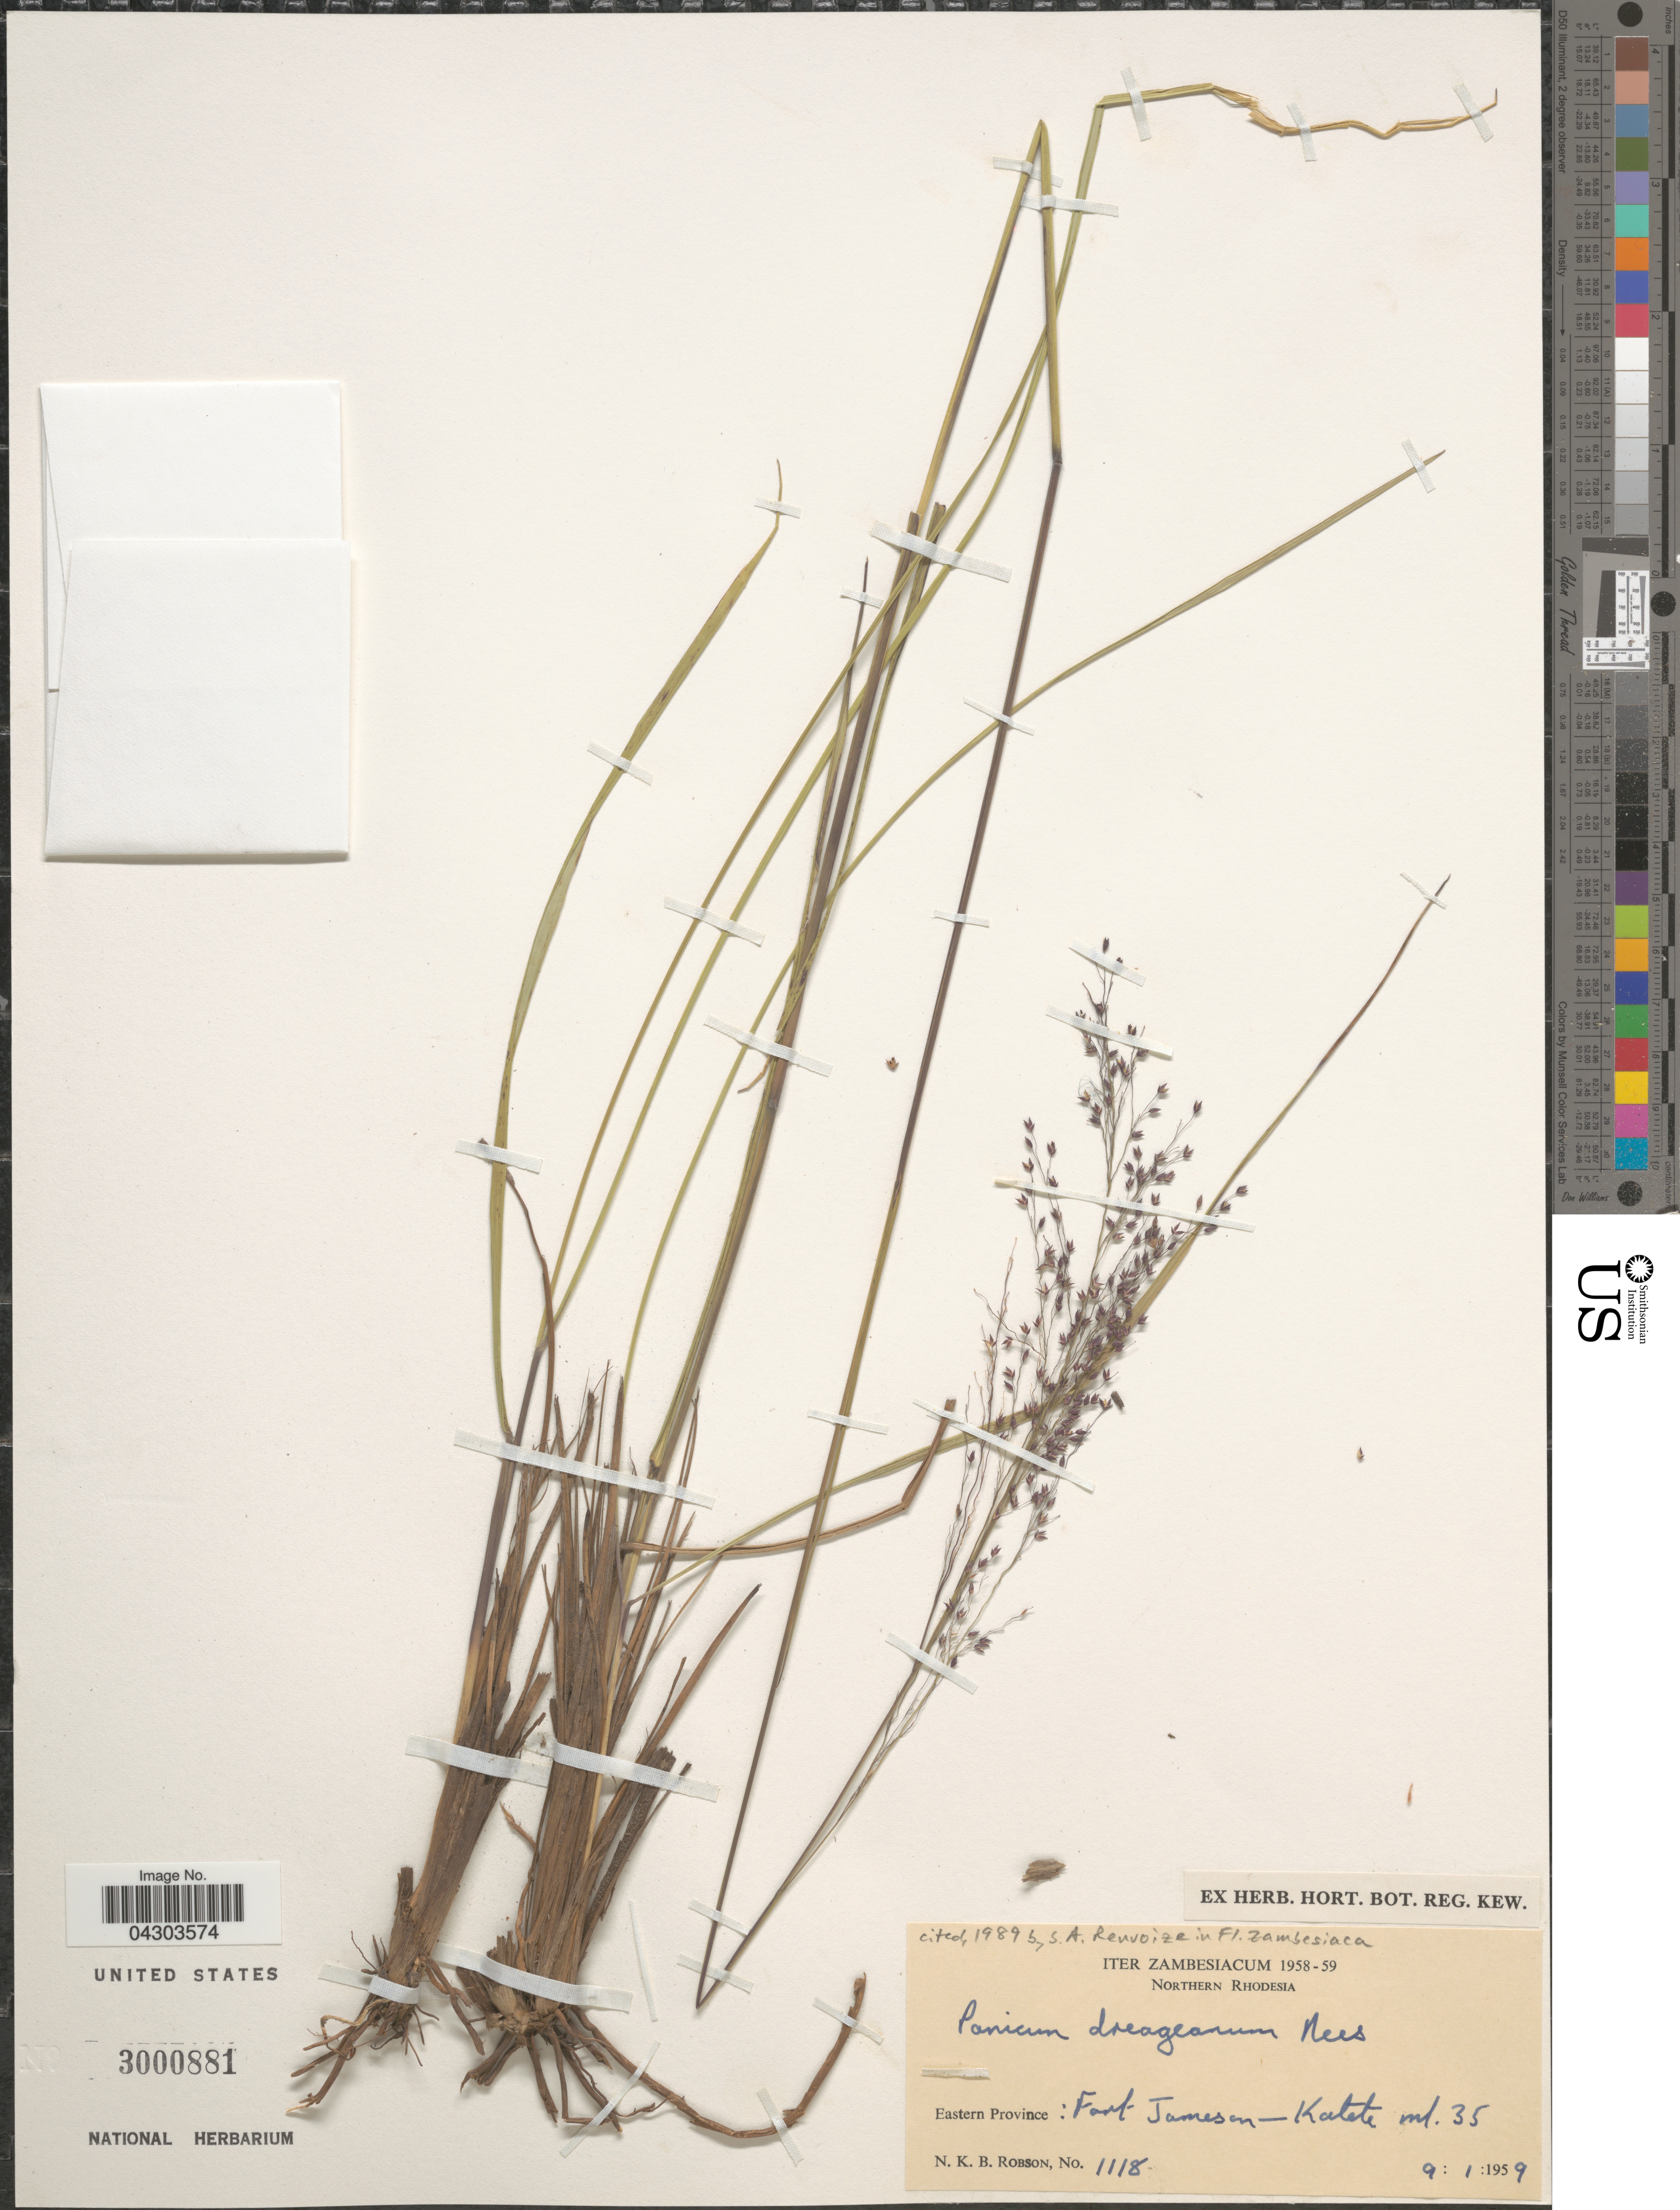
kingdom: Plantae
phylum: Tracheophyta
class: Liliopsida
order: Poales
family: Poaceae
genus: Panicum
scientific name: Panicum dregeanum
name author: Nees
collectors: N. Robson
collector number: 1118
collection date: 1959-01-09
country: Zambia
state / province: Eastern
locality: Iter Zambesiacum 1958-59. Northern Rhodesia. Fort Jameson-Katete mt. 35.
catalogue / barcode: US 3000881